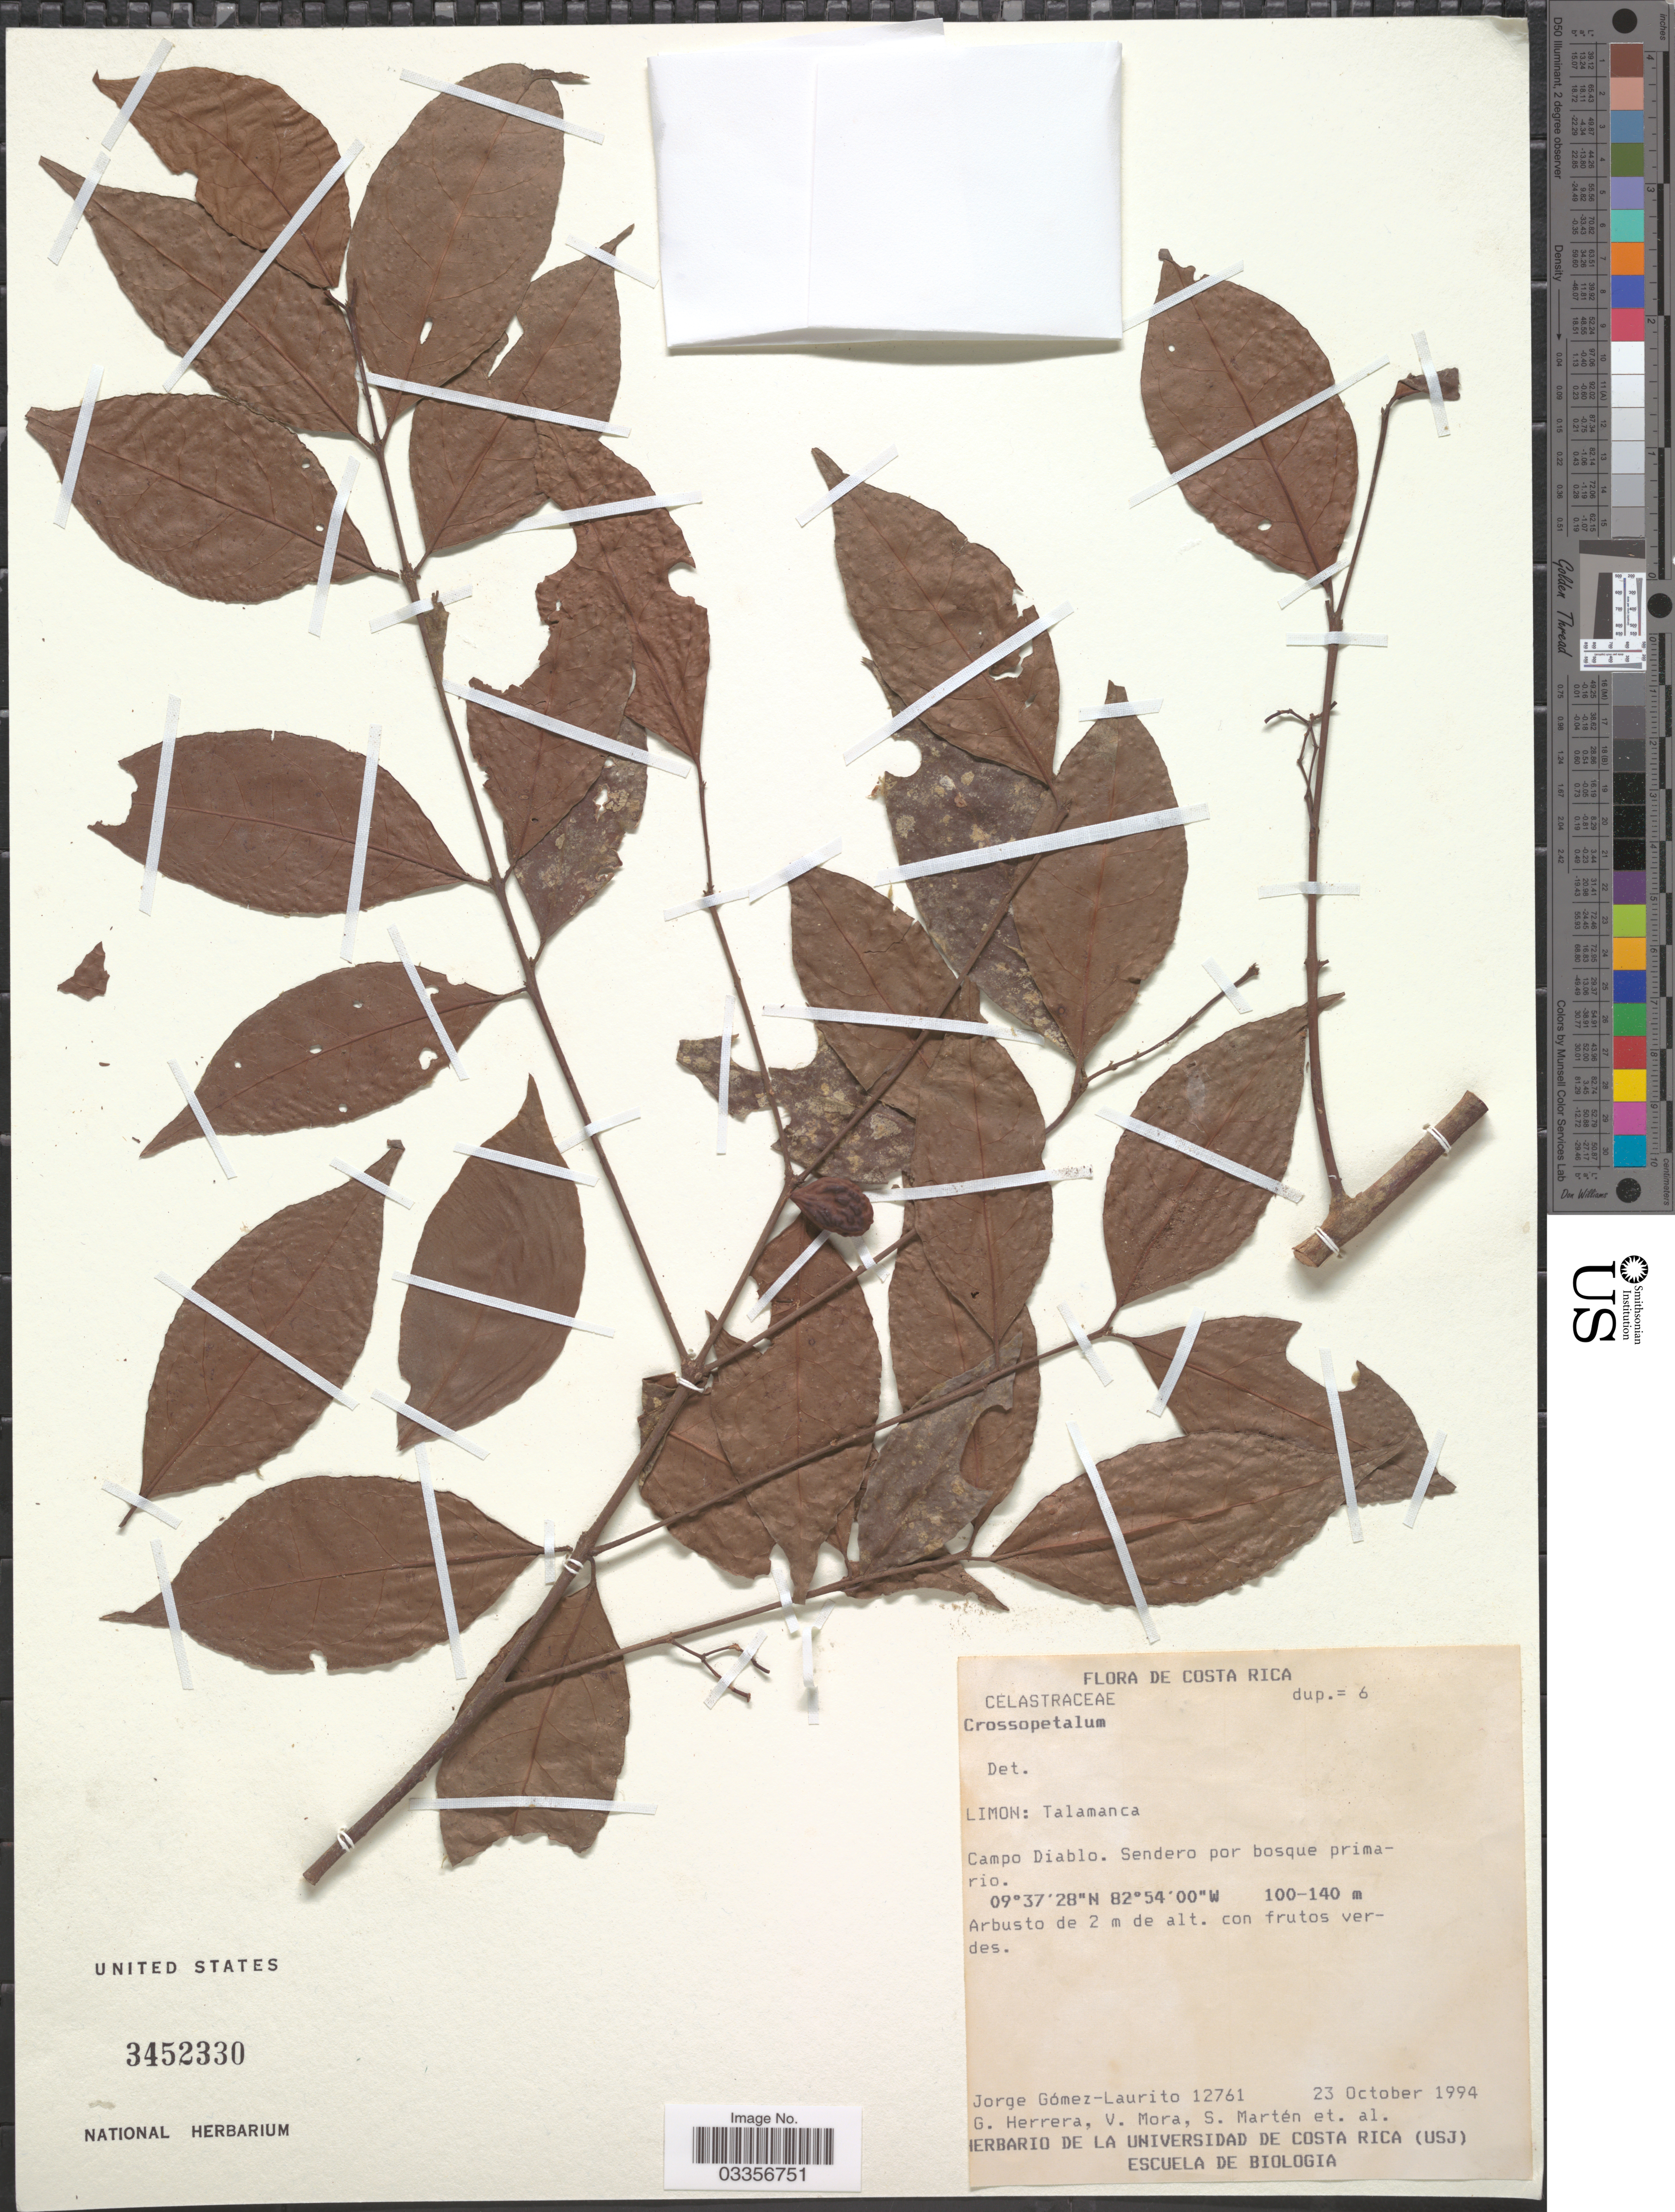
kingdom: Plantae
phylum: Tracheophyta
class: Magnoliopsida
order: Celastrales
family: Celastraceae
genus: Crossopetalum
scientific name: Crossopetalum sp.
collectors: J. A. Gómez-Laurito, G. Herrera, V. Mora, S. Marten & et al.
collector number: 12761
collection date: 1994-10-23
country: Costa Rica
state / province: Limón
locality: Talamanca, Campo Diablo.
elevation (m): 100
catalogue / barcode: US 3452330